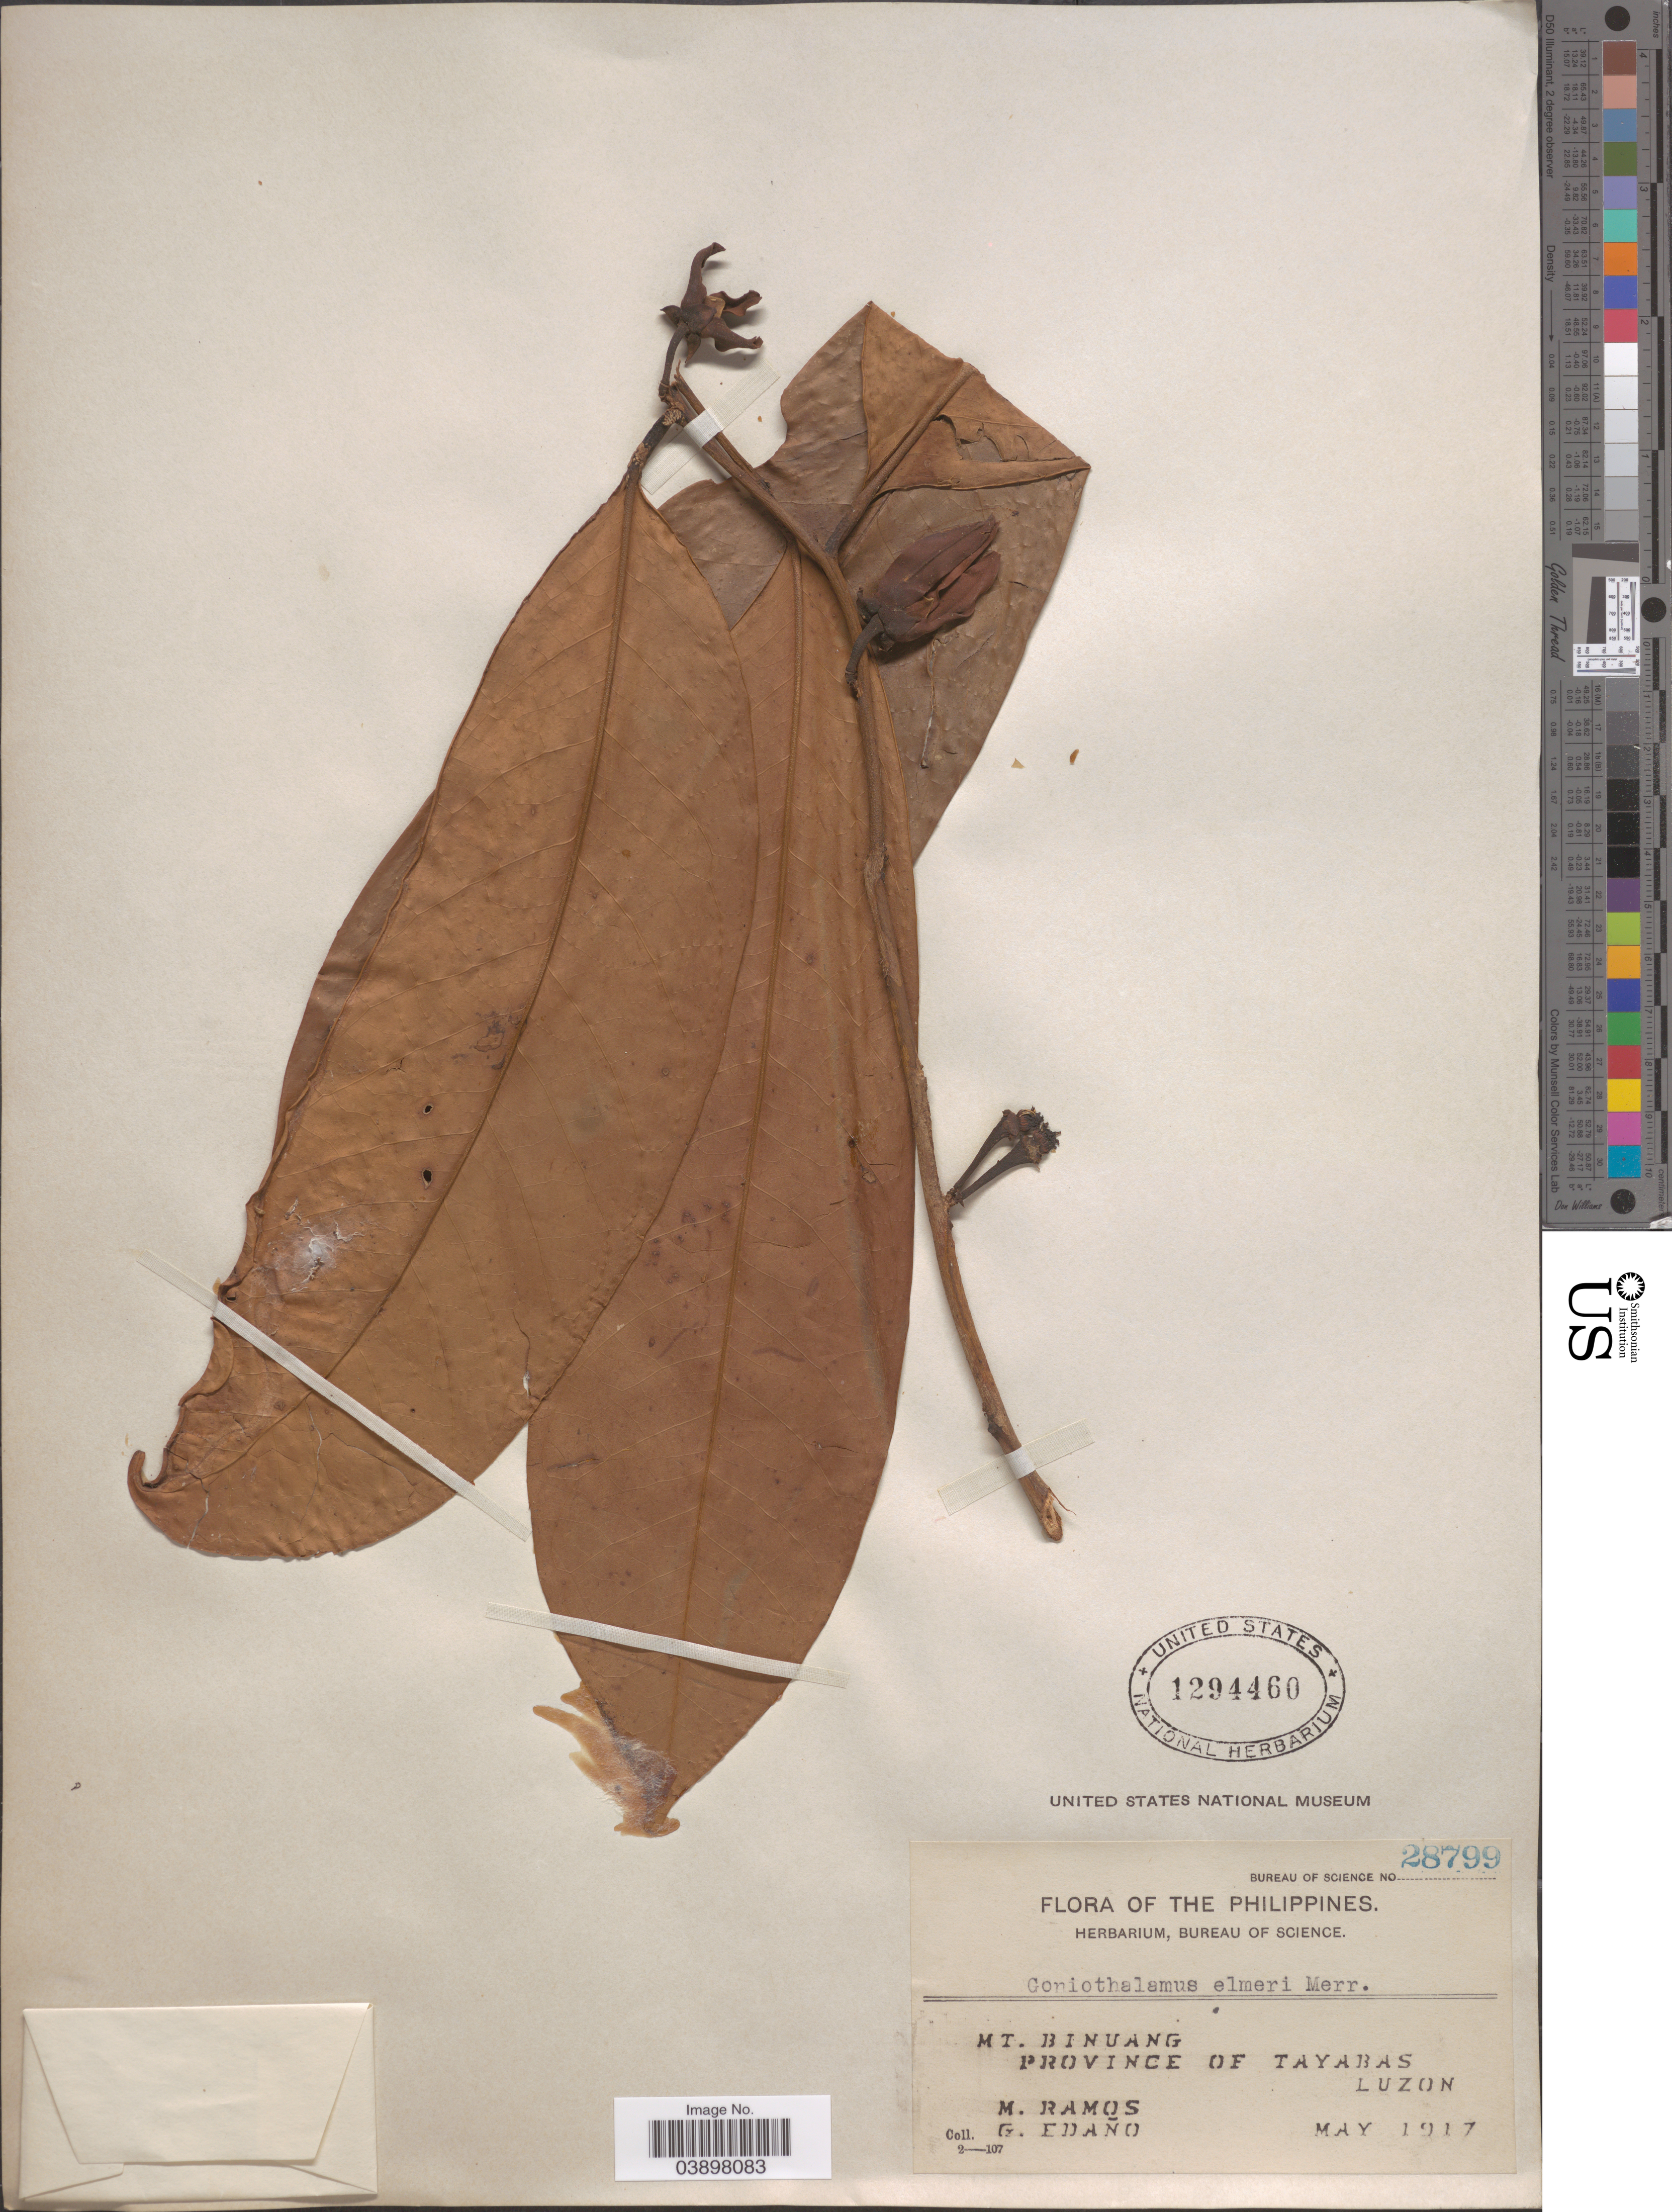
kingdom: Plantae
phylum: Tracheophyta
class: Magnoliopsida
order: Magnoliales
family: Annonaceae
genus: Goniothalamus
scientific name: Goniothalamus elmeri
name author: Merr.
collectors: M. Ramos & G. Edaño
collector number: Bureau of Science 28799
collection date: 1917-05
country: Philippines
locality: Mt. Binuang. Province of Tayabas, Luzon.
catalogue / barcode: US 1294460